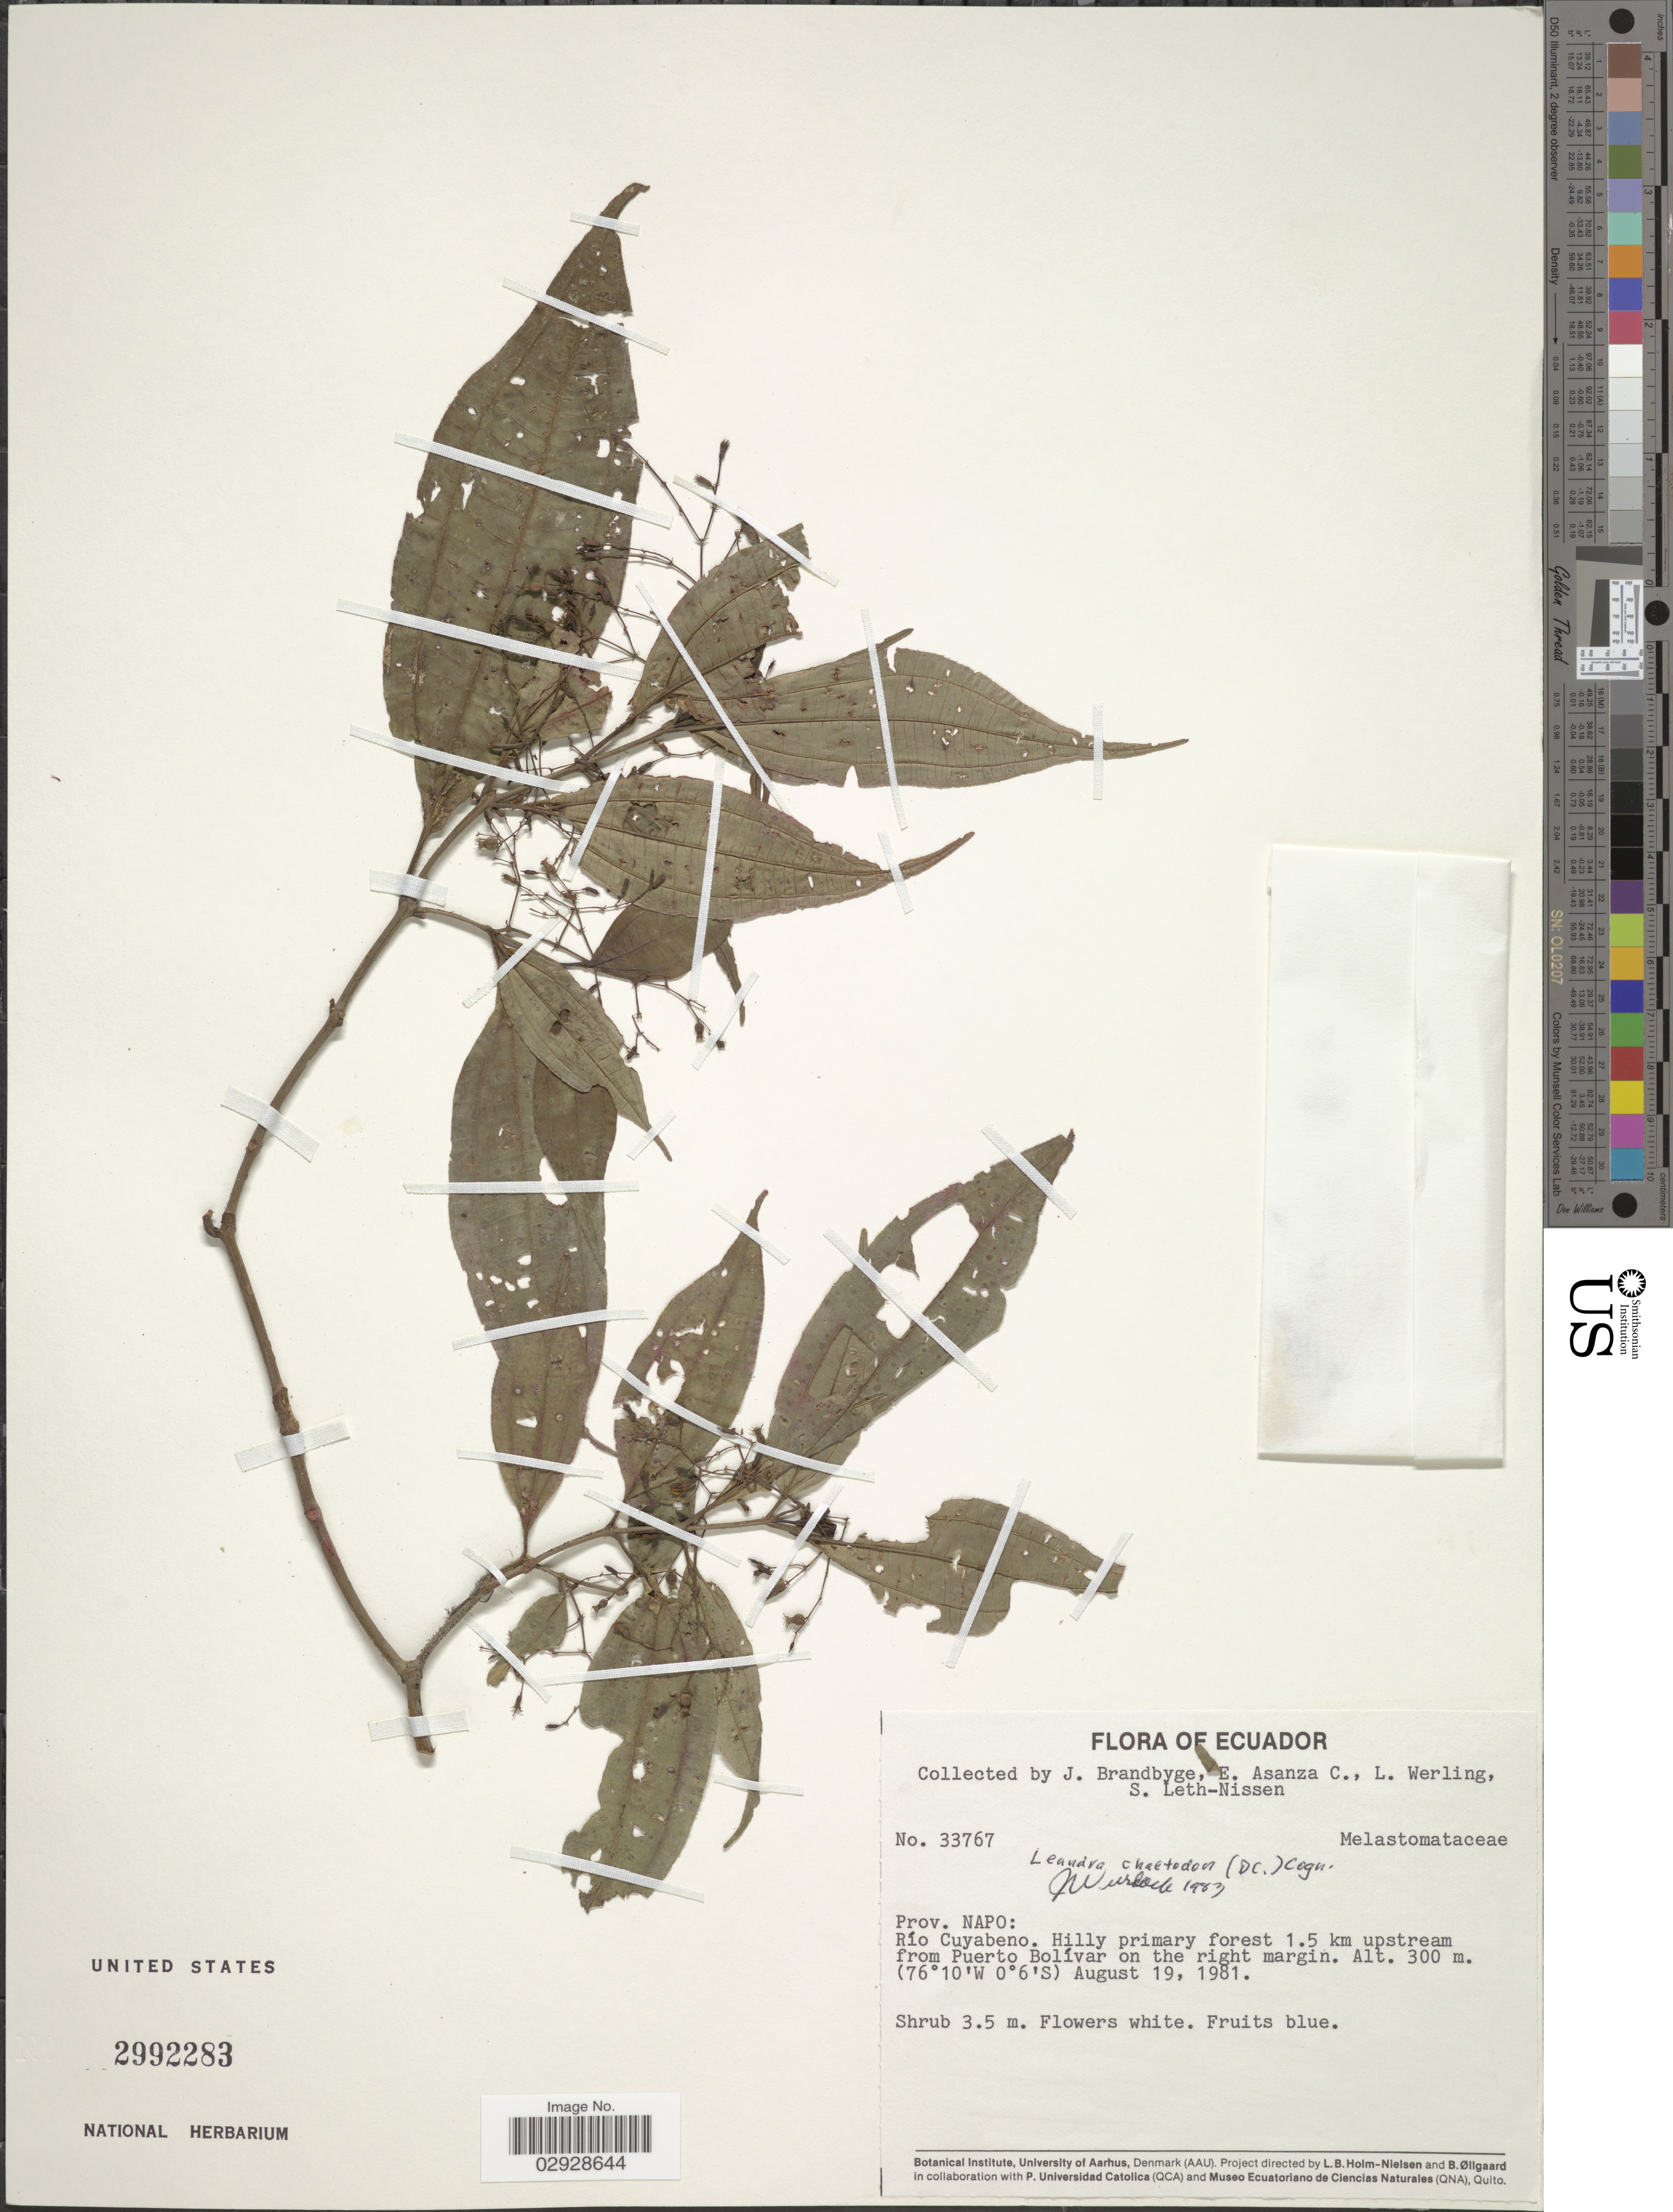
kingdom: Plantae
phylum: Tracheophyta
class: Magnoliopsida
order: Myrtales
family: Melastomataceae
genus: Leandra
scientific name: Leandra chaetodon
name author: (DC.) Cogn.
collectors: J. Brandbyge, E. Asanza, L. Werling & S. Leth-Nissen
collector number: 33767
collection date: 1981-08-19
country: Ecuador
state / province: Napo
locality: Río Cuyabeno. Hilly primary forest 1.5 km upstream from Puerto Bolívar on the right margin.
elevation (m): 300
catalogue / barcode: US 2992283